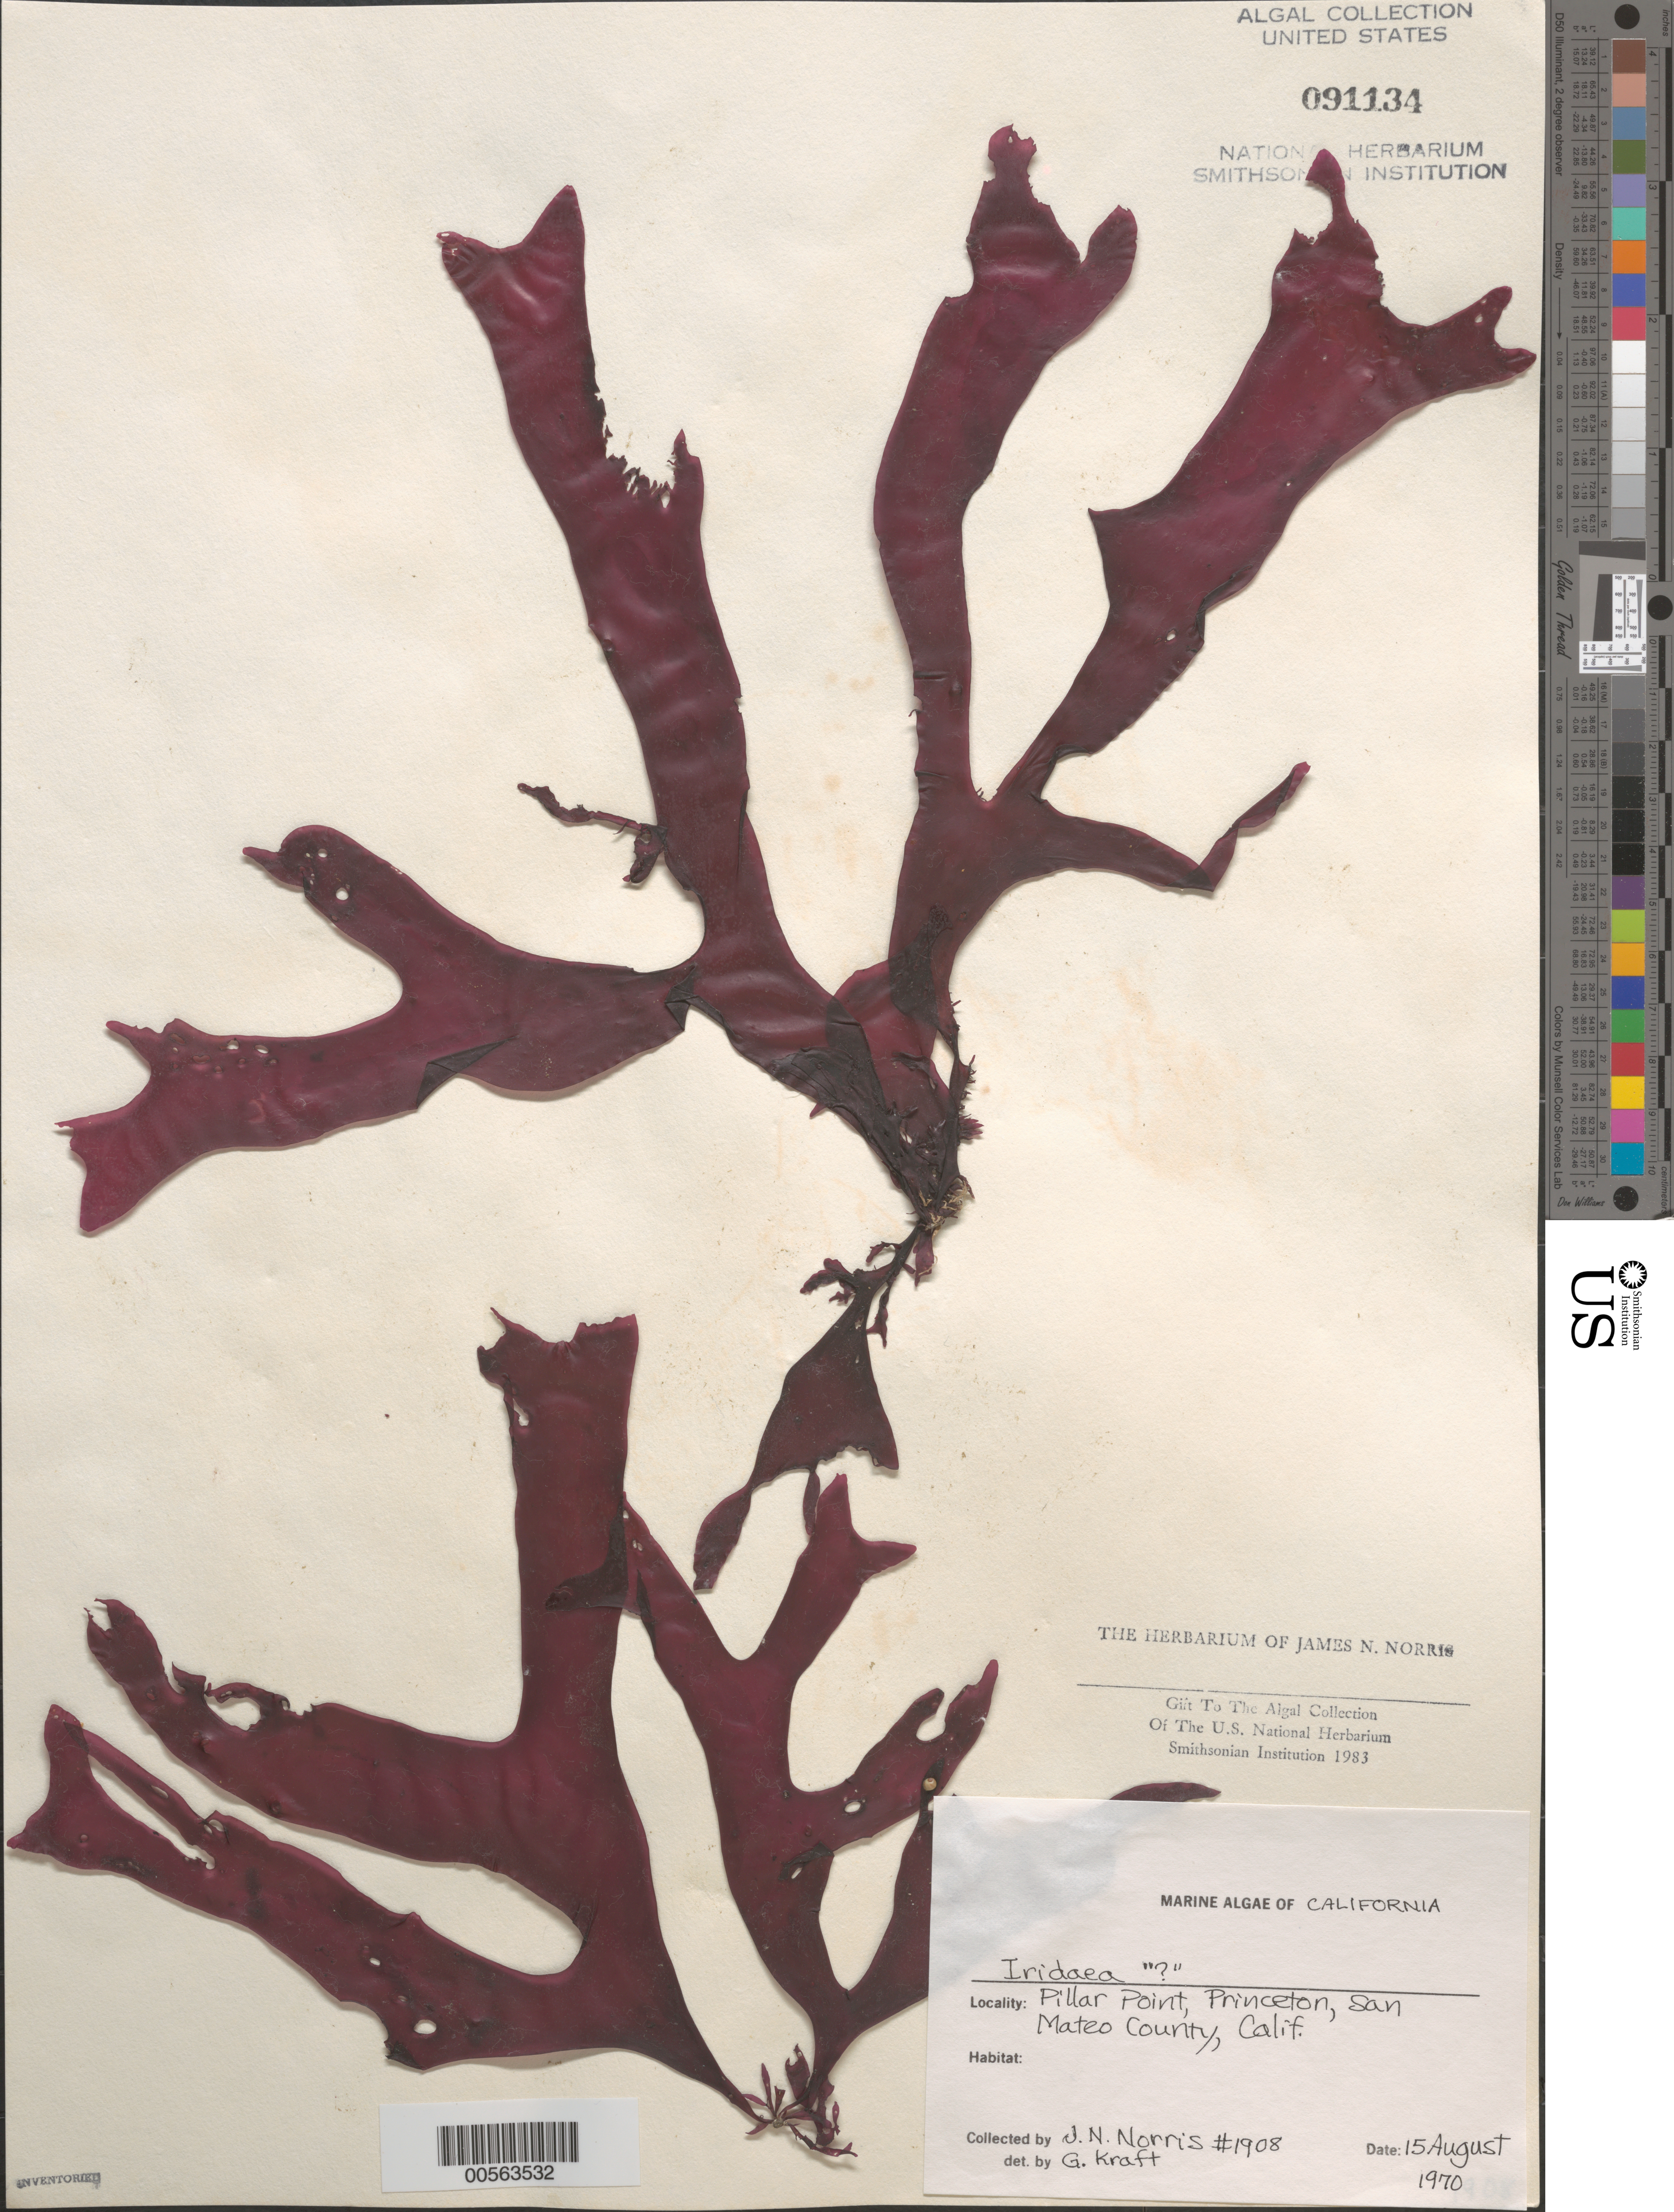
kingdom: Plantae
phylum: Rhodophyta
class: Florideophyceae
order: Gigartinales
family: Gigartinaceae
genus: Iridaea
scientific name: Iridaea sp.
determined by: Kraft, G. T.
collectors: J. N. Norris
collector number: JN-1908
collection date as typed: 15 Aug 1970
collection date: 1970-08-15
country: United States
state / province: California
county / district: San Mateo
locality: Pillar Point, Princeton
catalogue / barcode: US 91134